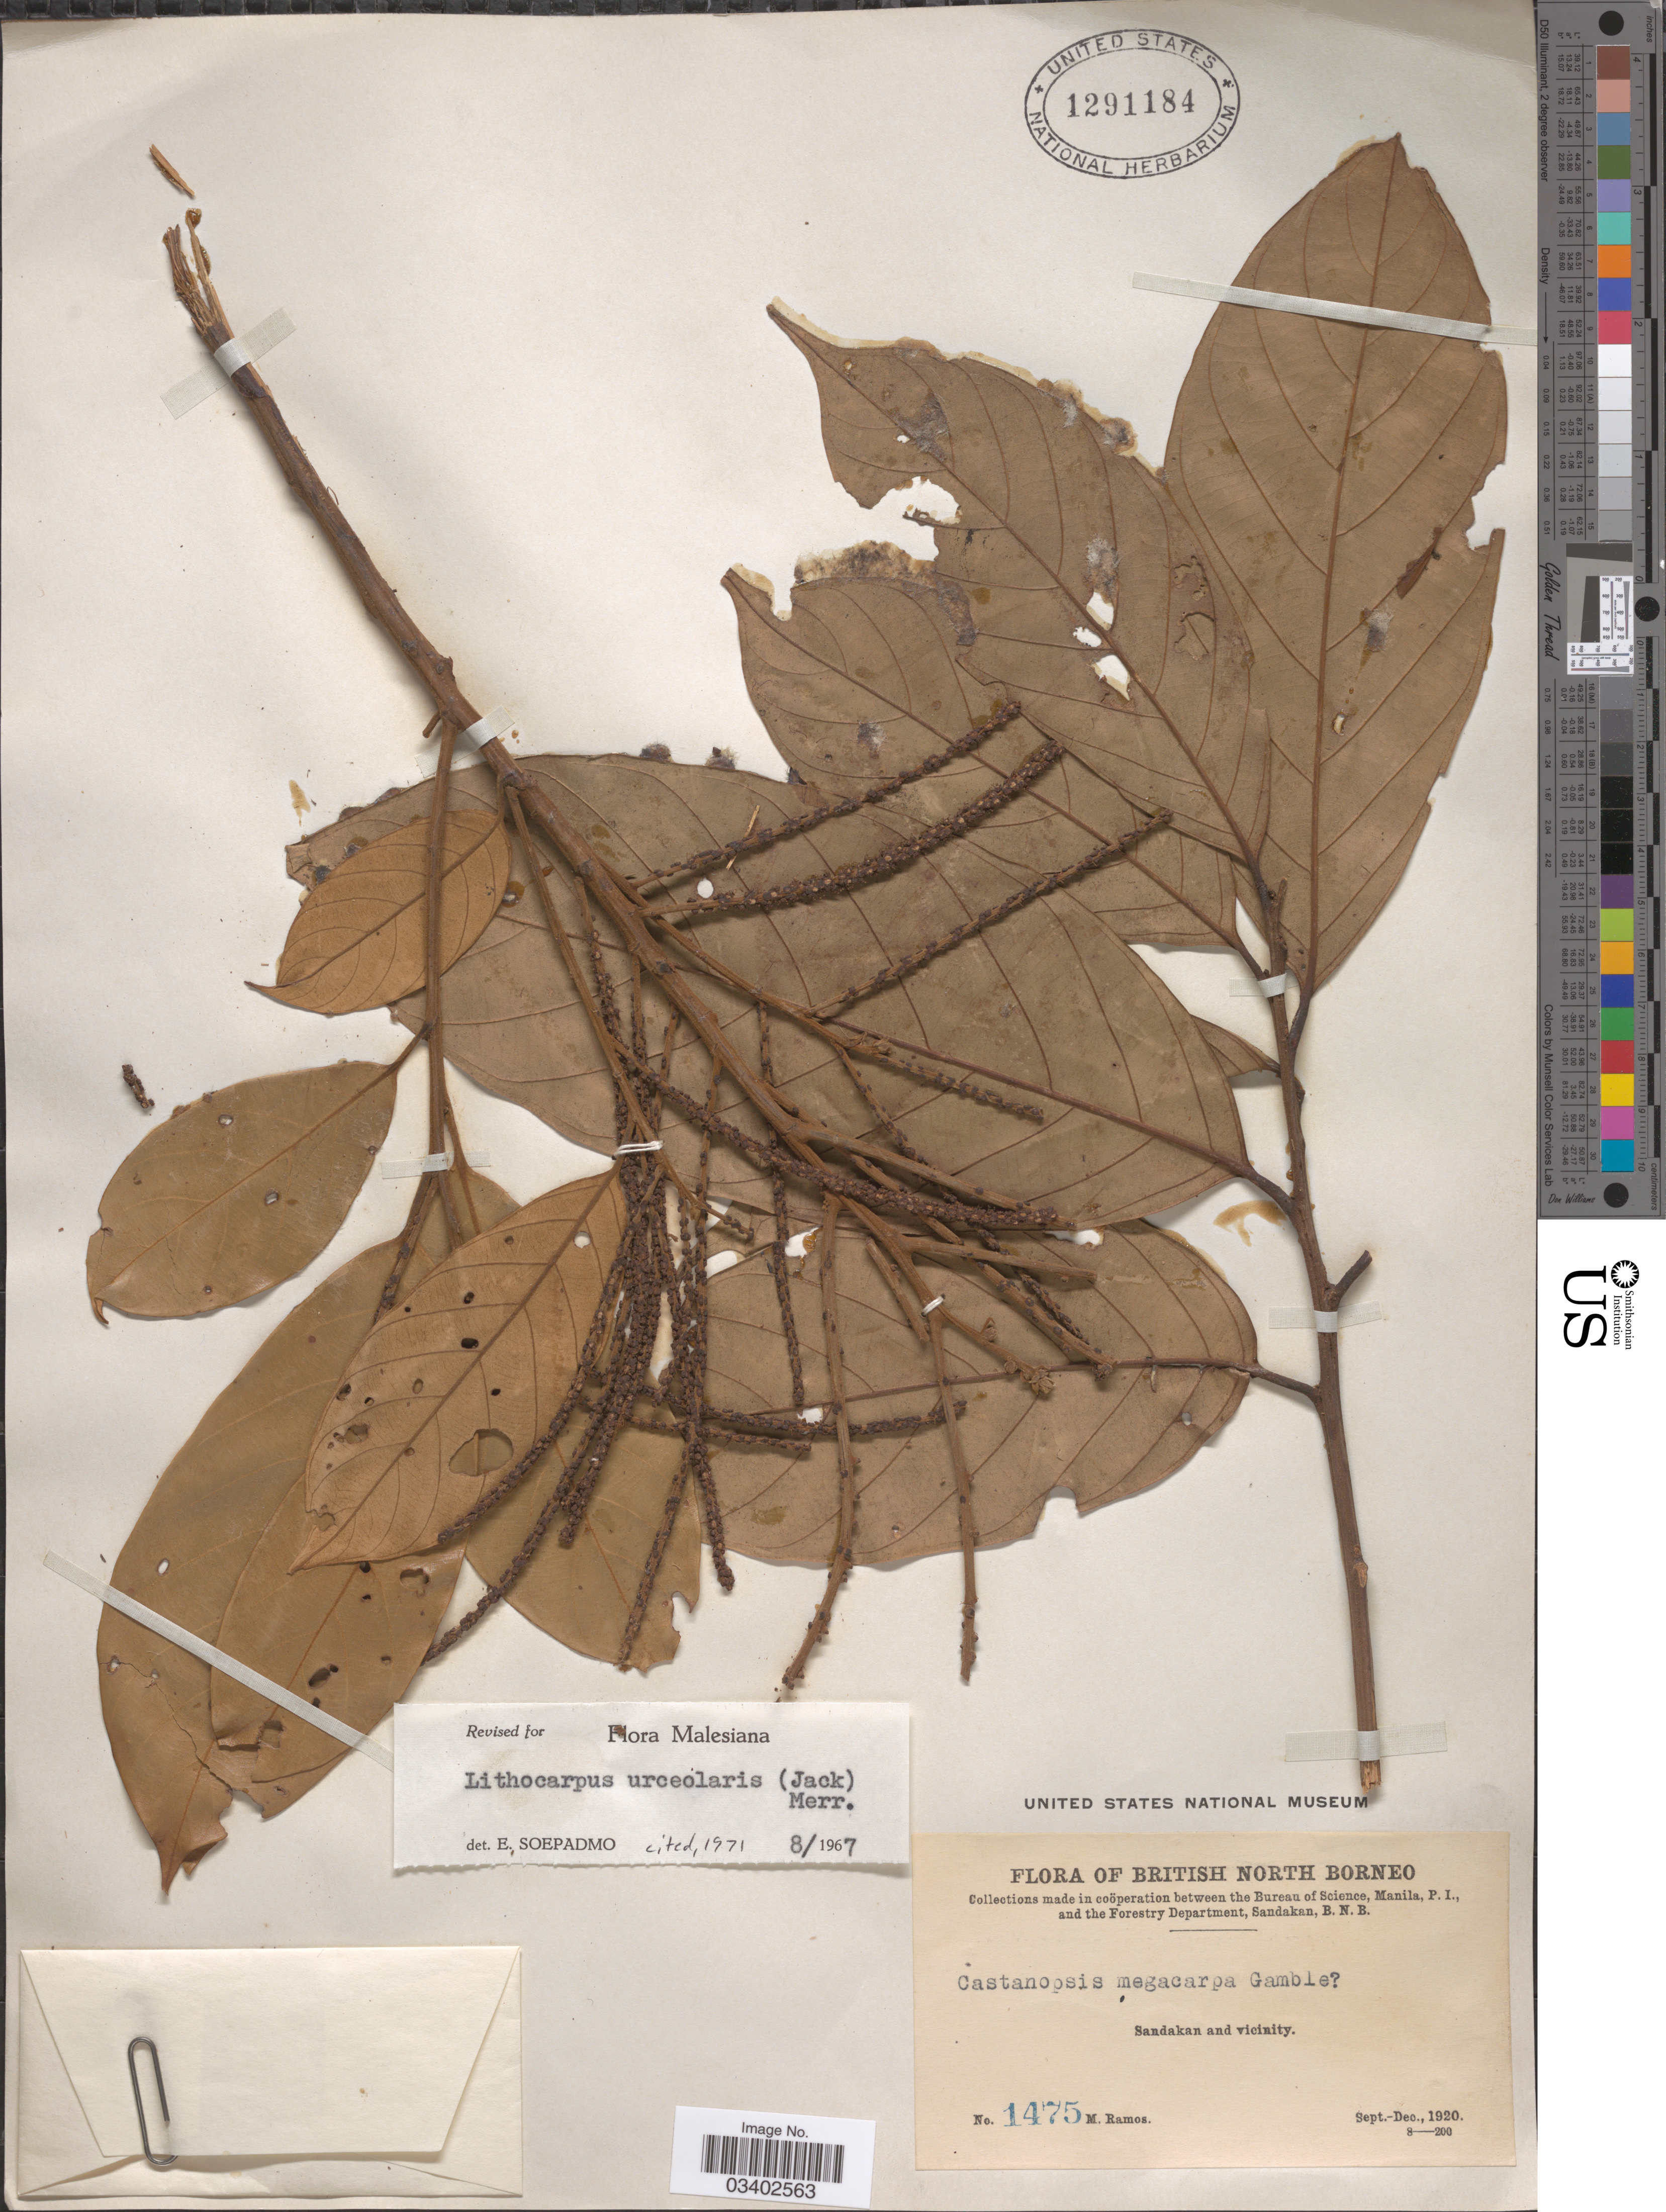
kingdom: Plantae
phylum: Tracheophyta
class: Magnoliopsida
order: Fagales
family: Fagaceae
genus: Lithocarpus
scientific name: Lithocarpus urceolaris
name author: (Jack) Merr.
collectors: M. Ramos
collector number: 1475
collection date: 1920-09/1920-12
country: Malaysia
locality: British North Borneo. Sandakan and vicinity.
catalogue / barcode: US 1291184